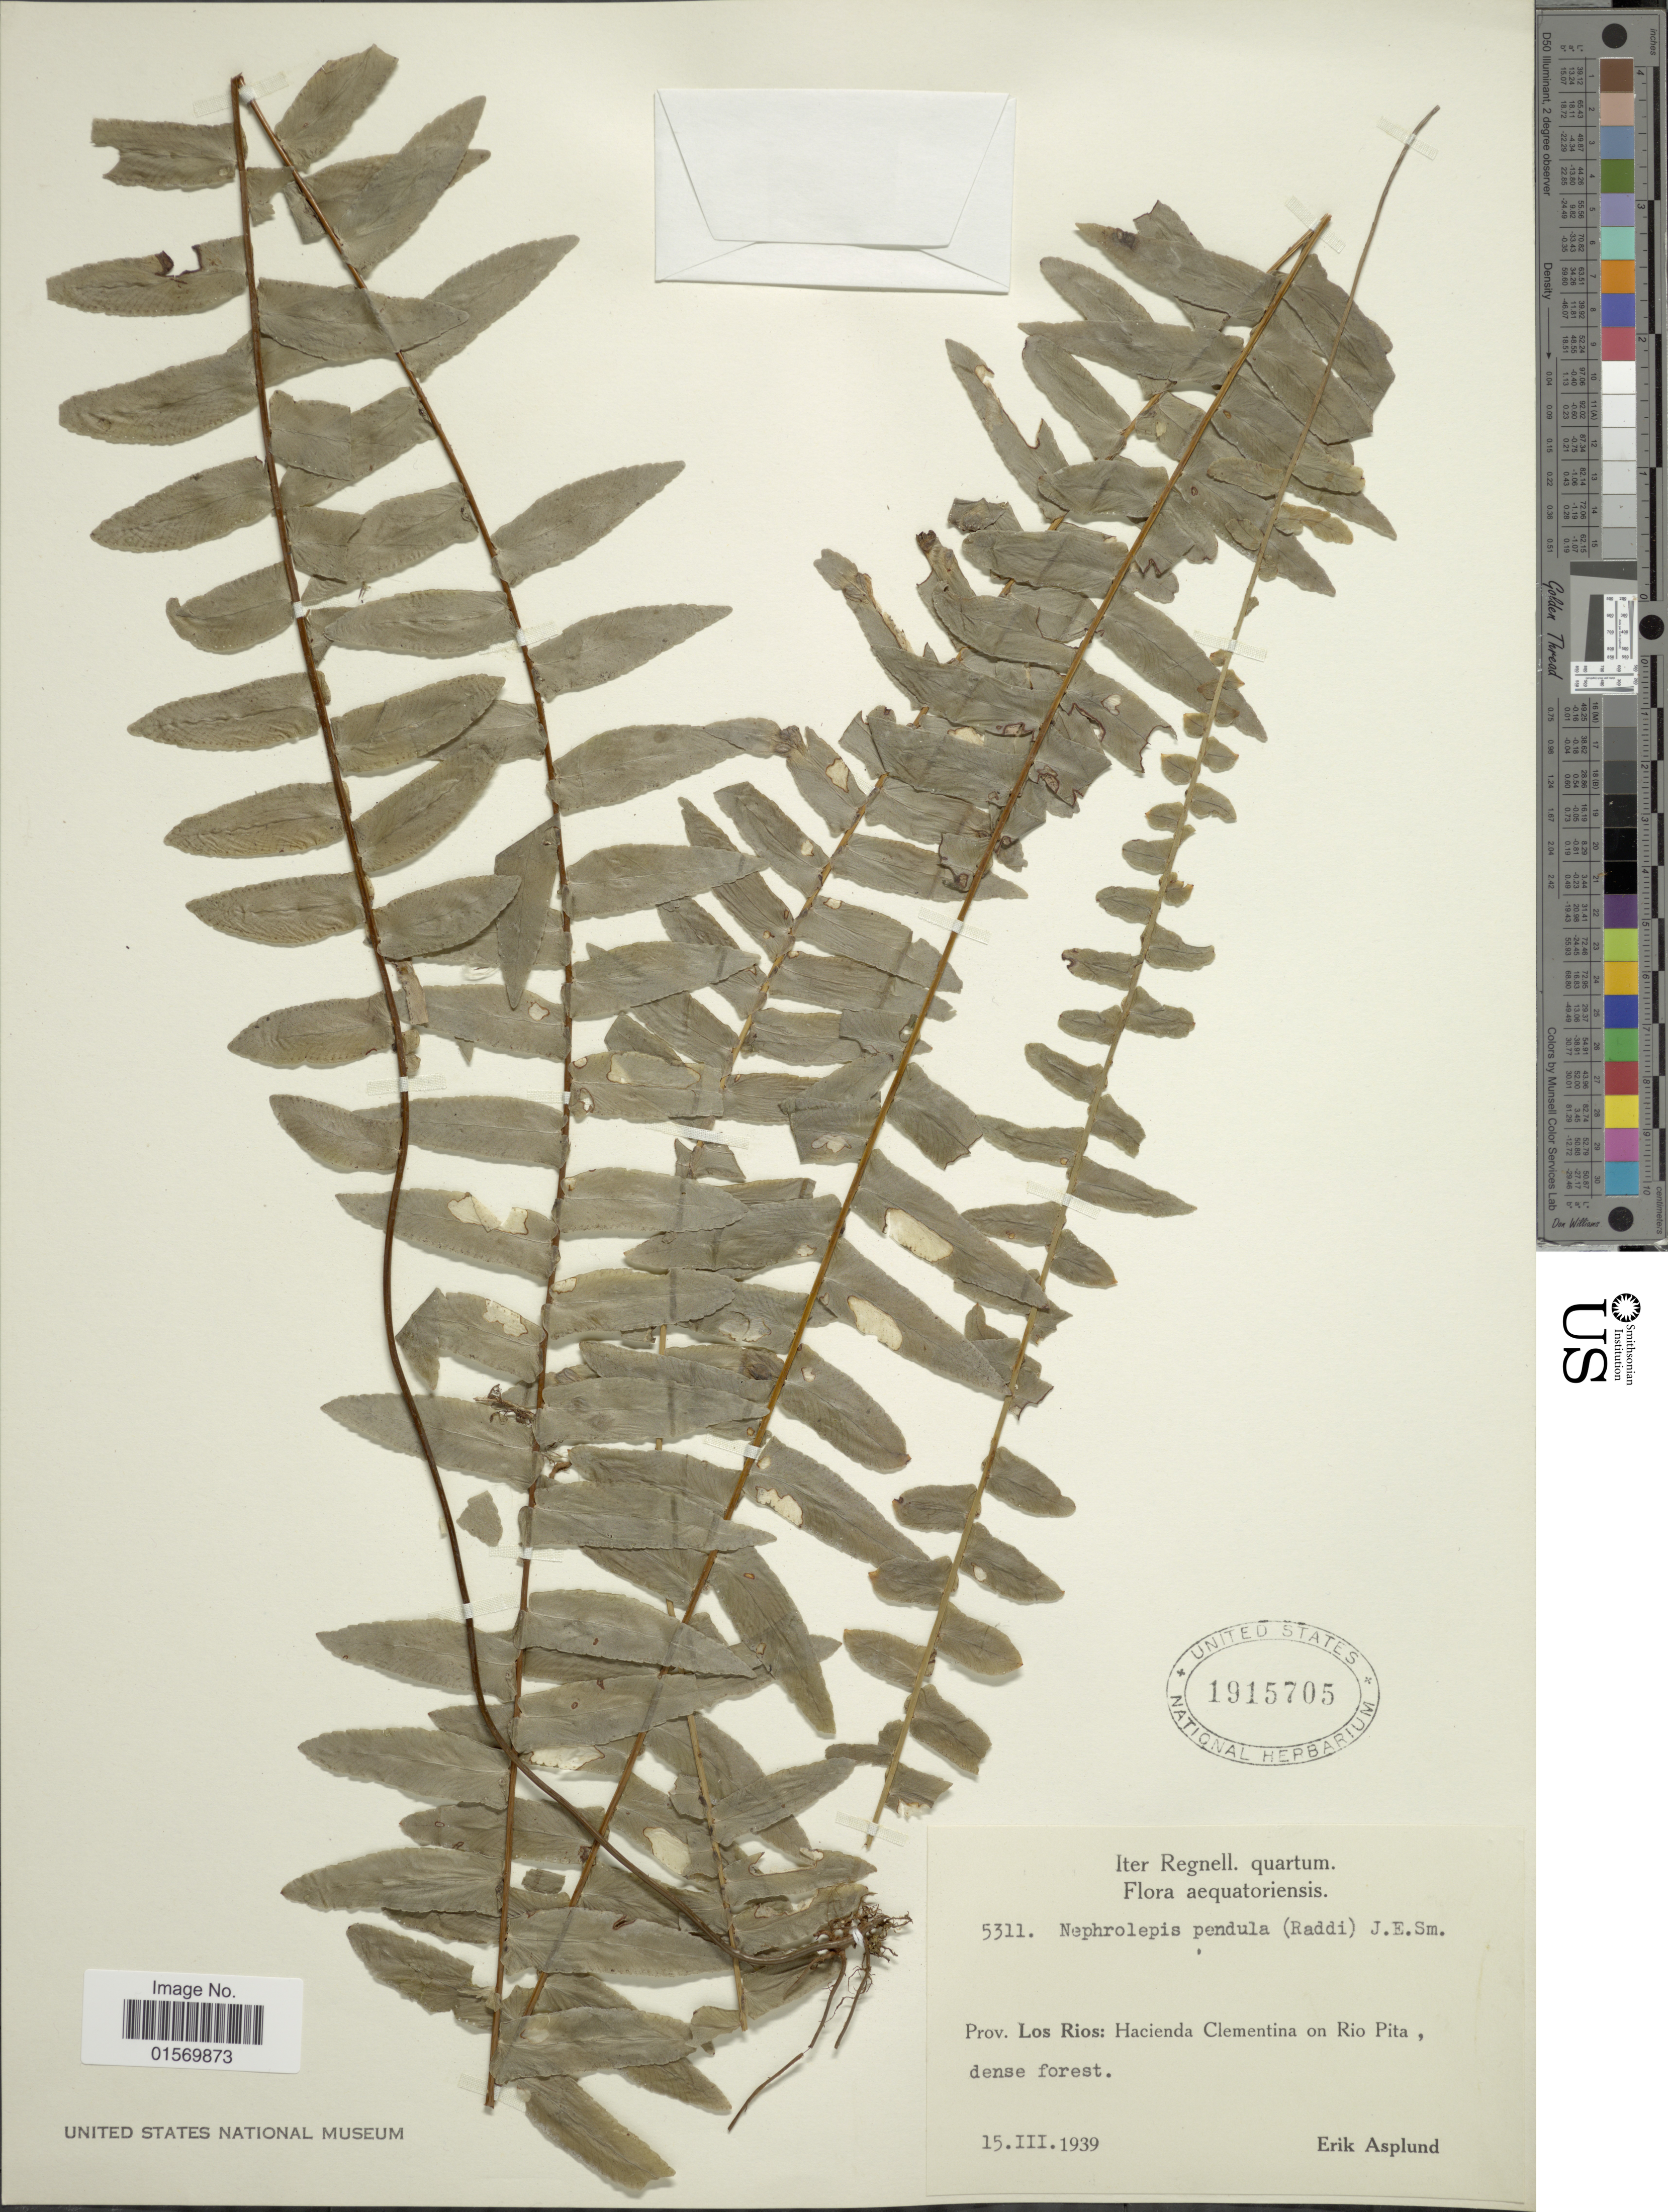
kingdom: Plantae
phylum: Tracheophyta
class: Polypodiopsida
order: Polypodiales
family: Nephrolepidaceae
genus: Nephrolepis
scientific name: Nephrolepis pendula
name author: (Raddi) J. Sm.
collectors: E. Asplund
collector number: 5311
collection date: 1939-03-15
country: Ecuador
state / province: Los Ríos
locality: Hacienda Clementia on Rio Pita.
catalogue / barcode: US 1915705